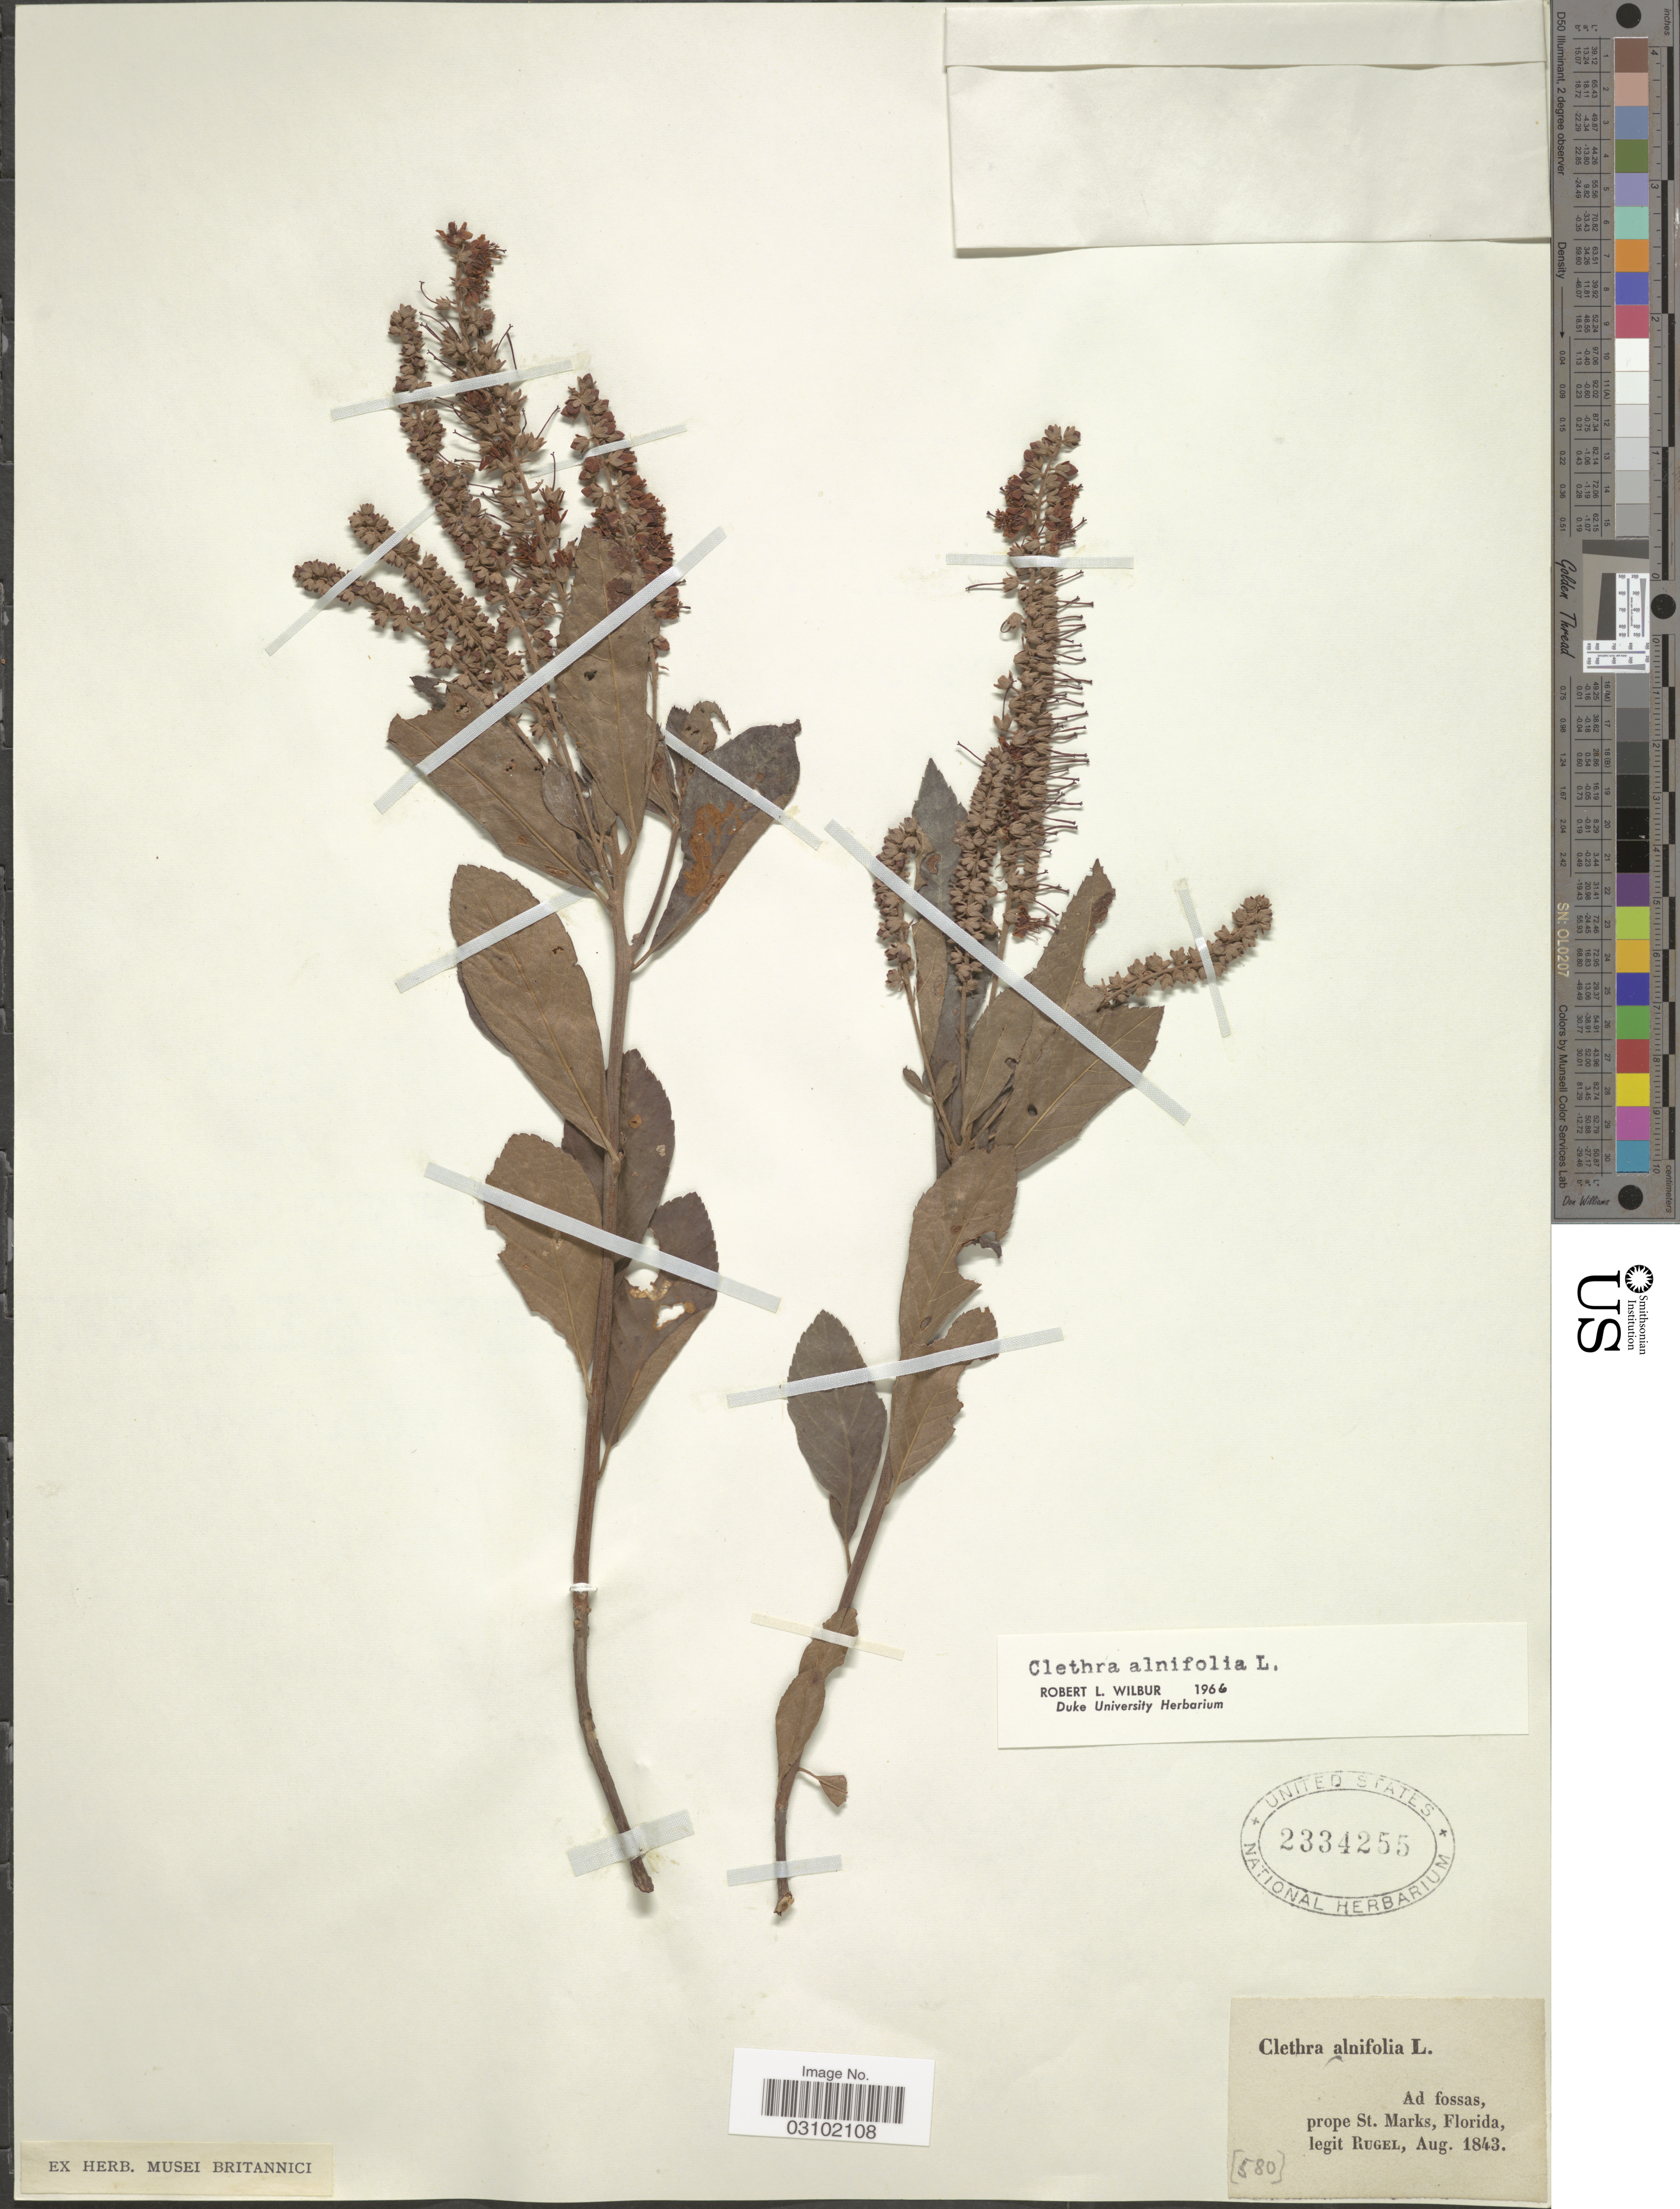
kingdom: Plantae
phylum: Tracheophyta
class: Magnoliopsida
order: Ericales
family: Clethraceae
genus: Clethra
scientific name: Clethra alnifolia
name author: L.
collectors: Rugel, --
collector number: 580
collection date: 1843-08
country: United States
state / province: Florida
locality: Prope St. Marks, Florida.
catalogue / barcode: US 2334255